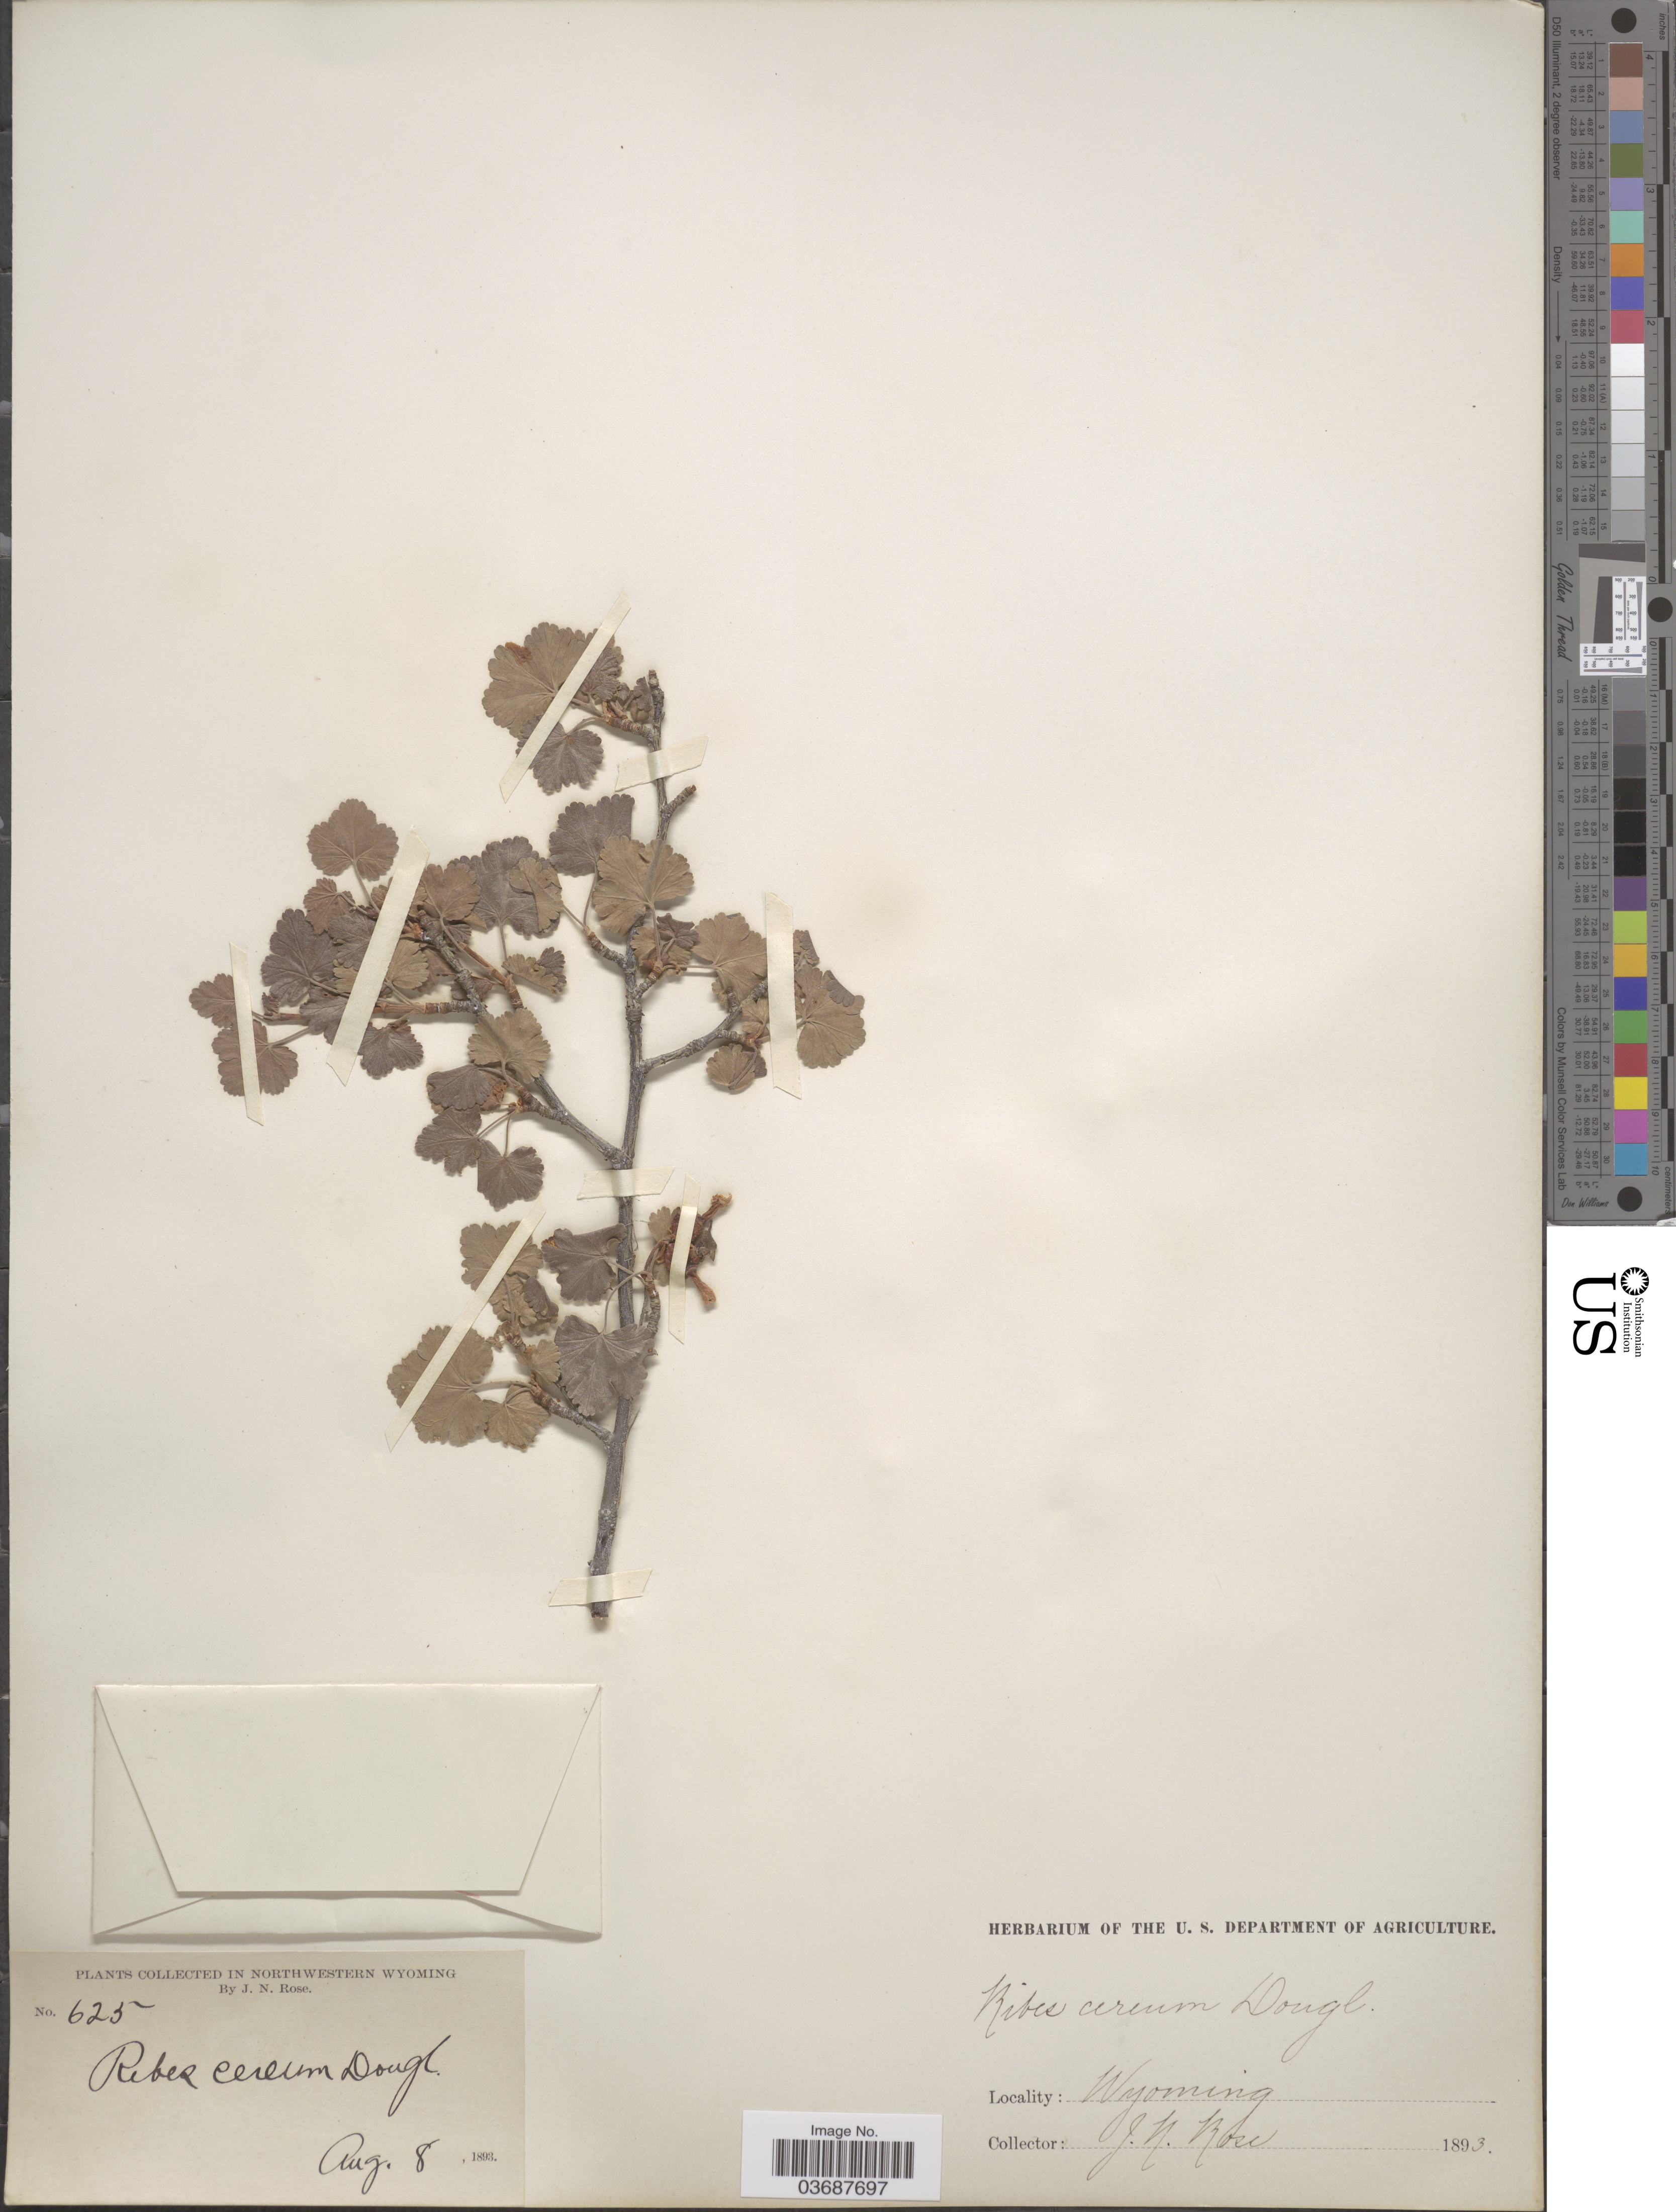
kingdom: Plantae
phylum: Tracheophyta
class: Magnoliopsida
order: Saxifragales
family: Grossulariaceae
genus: Ribes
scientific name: Ribes inebrians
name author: Lindl.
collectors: J. N. Rose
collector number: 625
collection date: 1893-08-08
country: United States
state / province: Wyoming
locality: In Northwestern Wyoming.